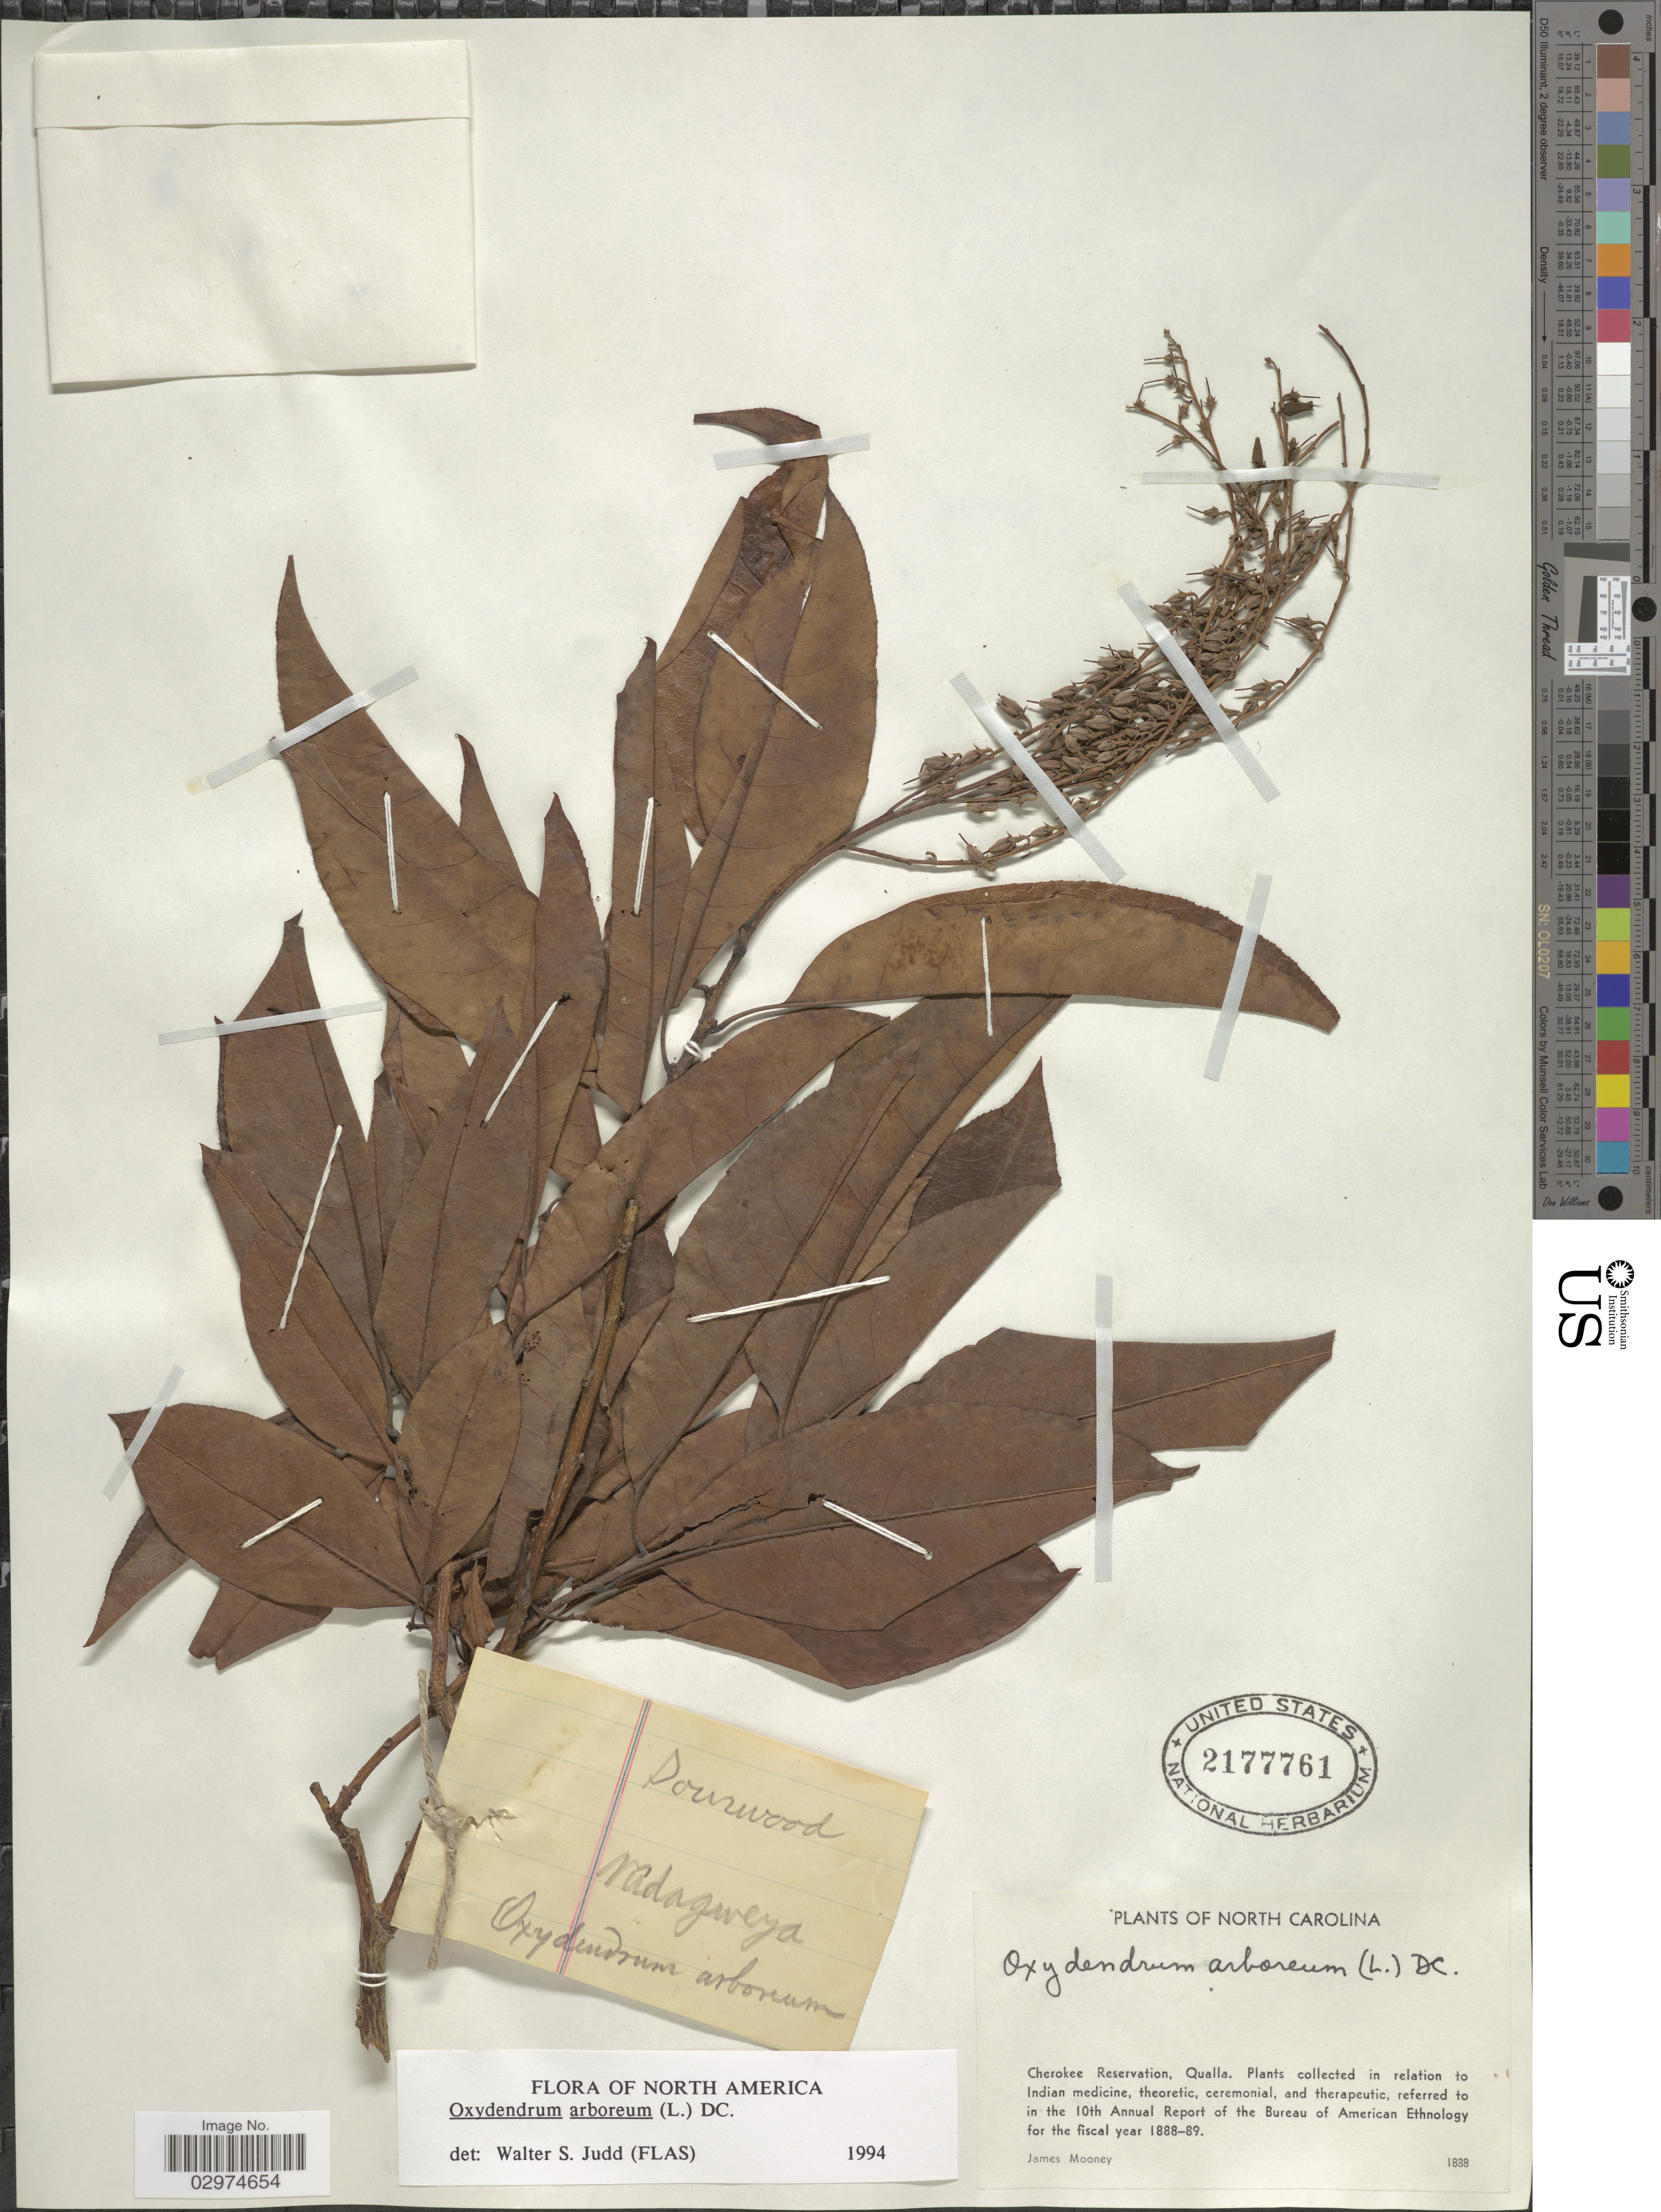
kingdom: Plantae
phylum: Tracheophyta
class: Magnoliopsida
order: Ericales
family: Ericaceae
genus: Oxydendrum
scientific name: Oxydendrum arboreum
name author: (L.) DC.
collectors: J. Mooney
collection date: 1888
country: United States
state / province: North Carolina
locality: Cherokee Reservation, Qualla.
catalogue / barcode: US 2177761